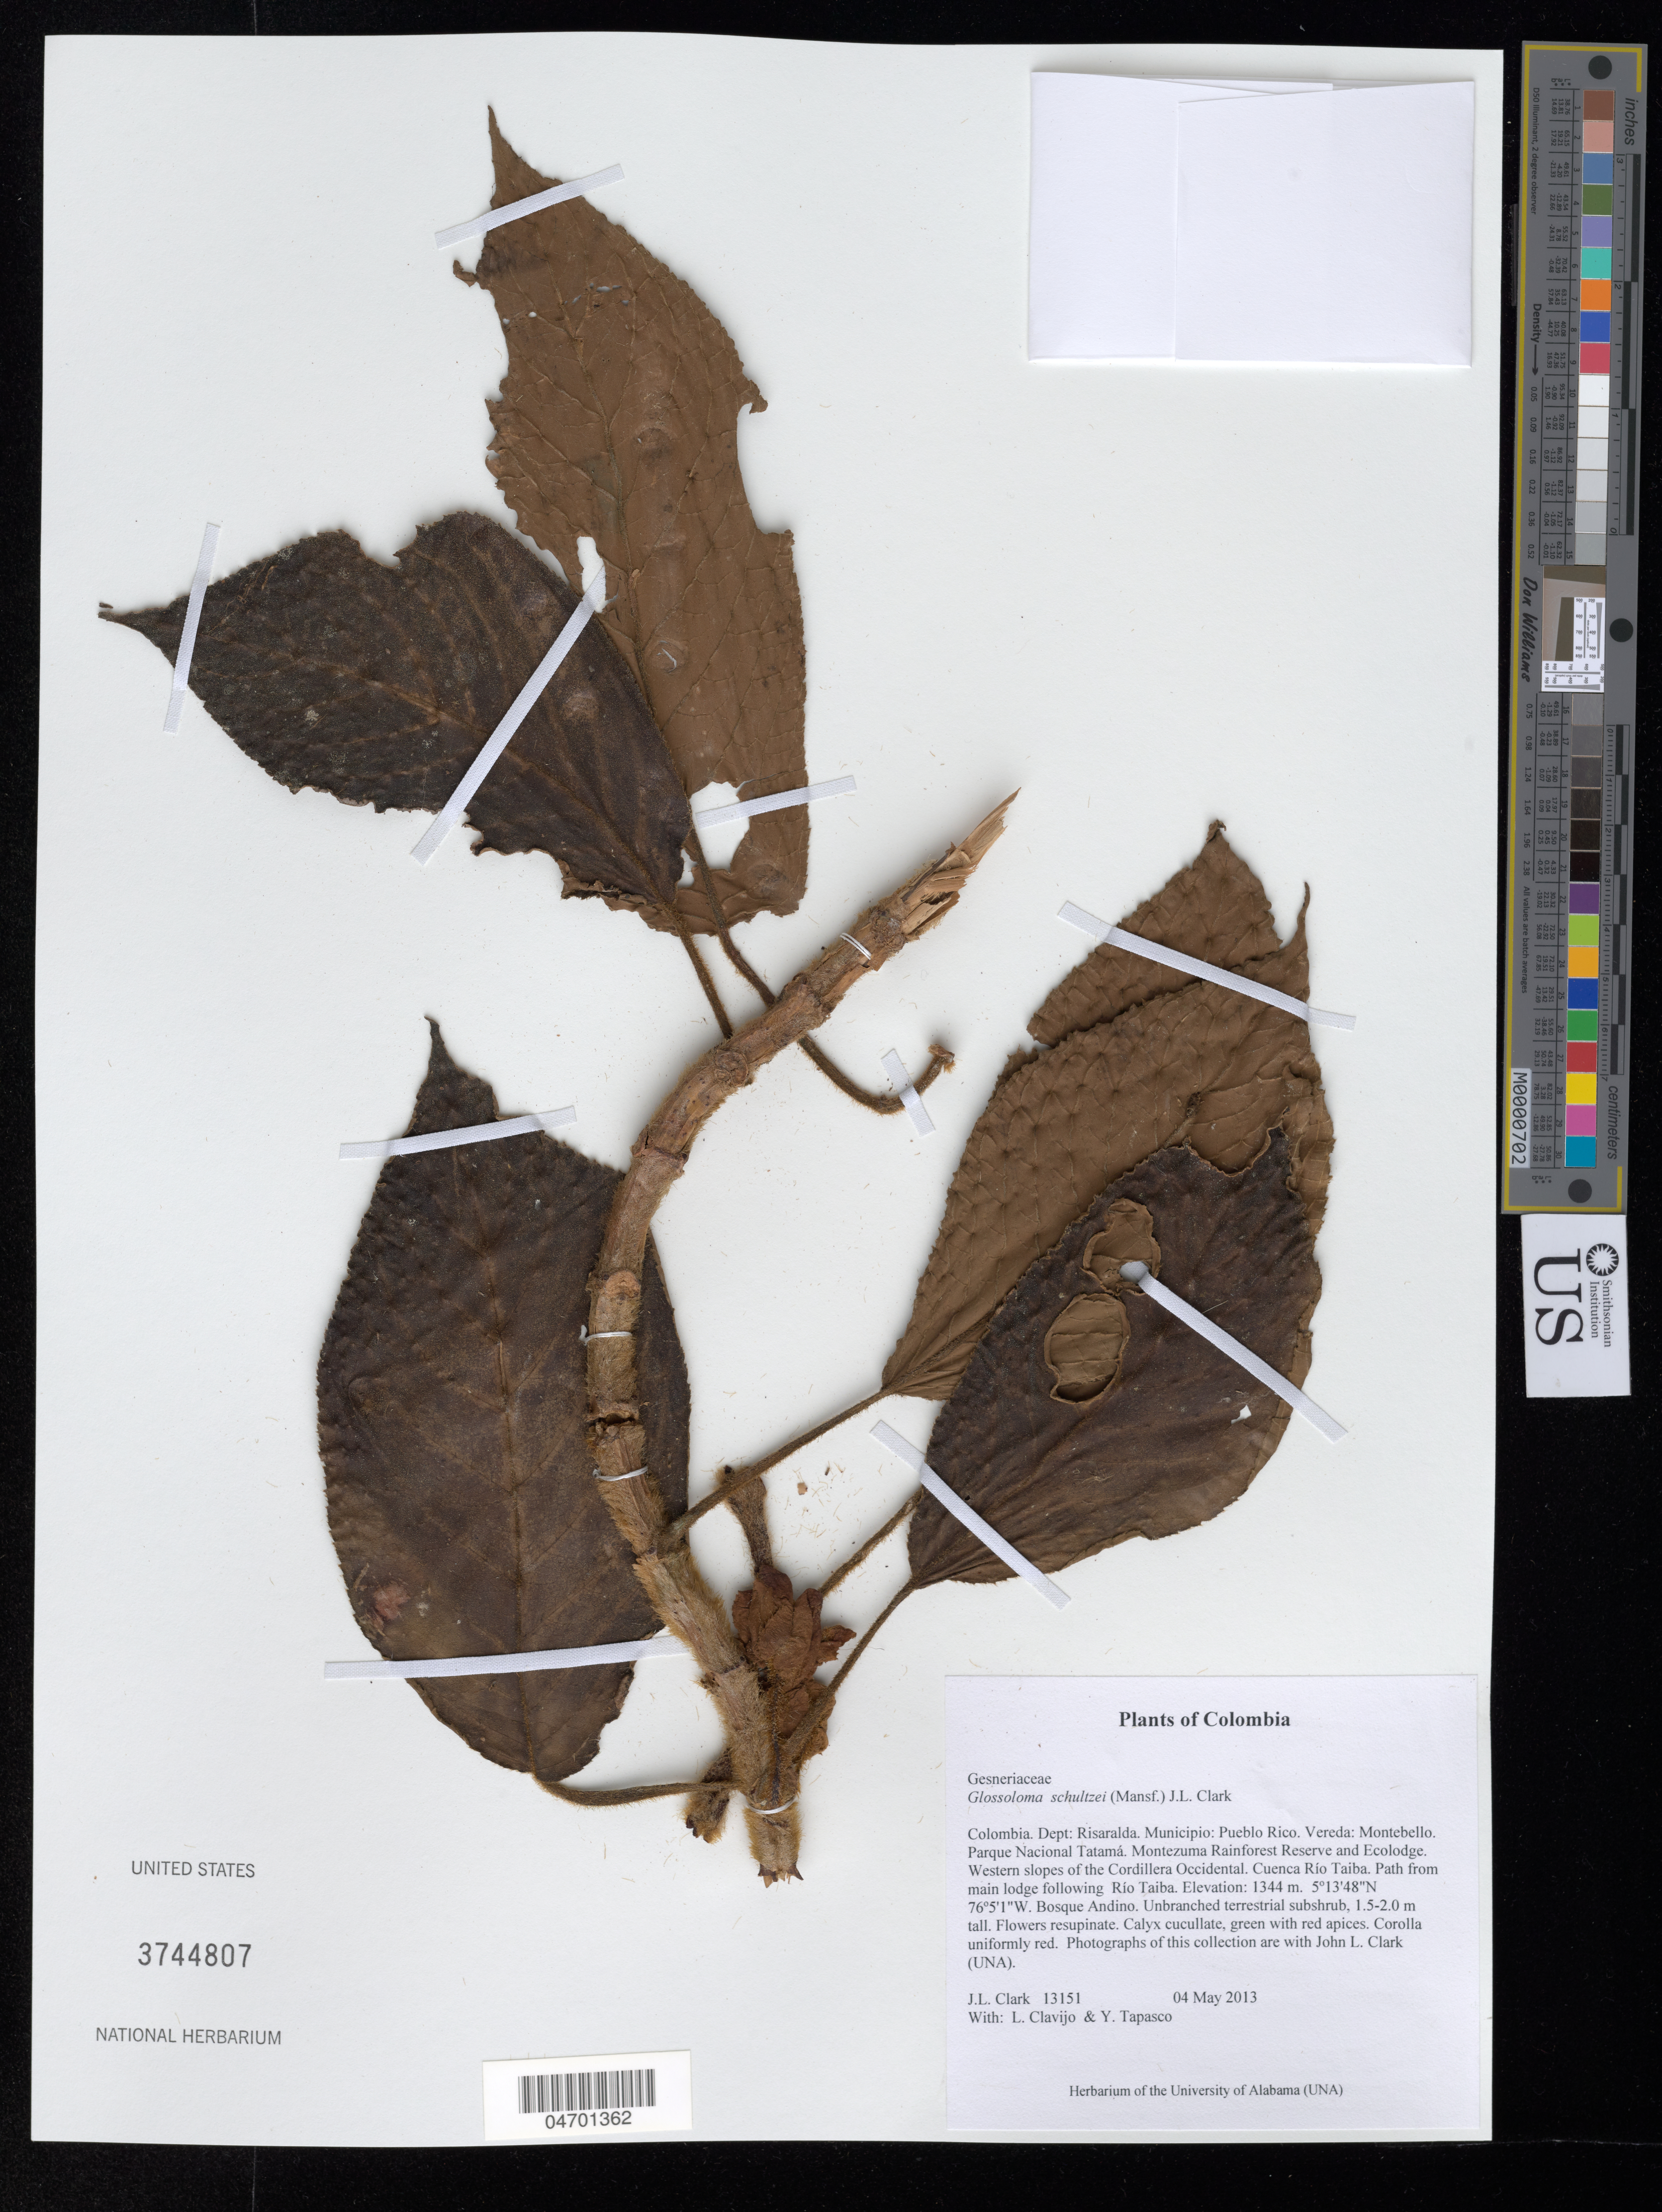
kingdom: Plantae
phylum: Tracheophyta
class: Magnoliopsida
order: Lamiales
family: Gesneriaceae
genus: Glossoloma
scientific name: Glossoloma schultzei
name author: (Mansf.) J.L. Clark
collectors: J. L. Clark, L. Clavijo & K. Holsten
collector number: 13151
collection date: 2013-05-04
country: Colombia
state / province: Risaralda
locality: Dept: Risaralda. Municipio: Pueblo Rico. Vereda: Montebello. Parque Nacional Tatamá. Montezuma Rainforest Reserve and Ecolodge. Western slopes of the Cordillera Occidental. Cuenca Río Taiba. Path from main lodge following Río Taiba. Bosque Andino.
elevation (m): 1344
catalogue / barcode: US 3744807